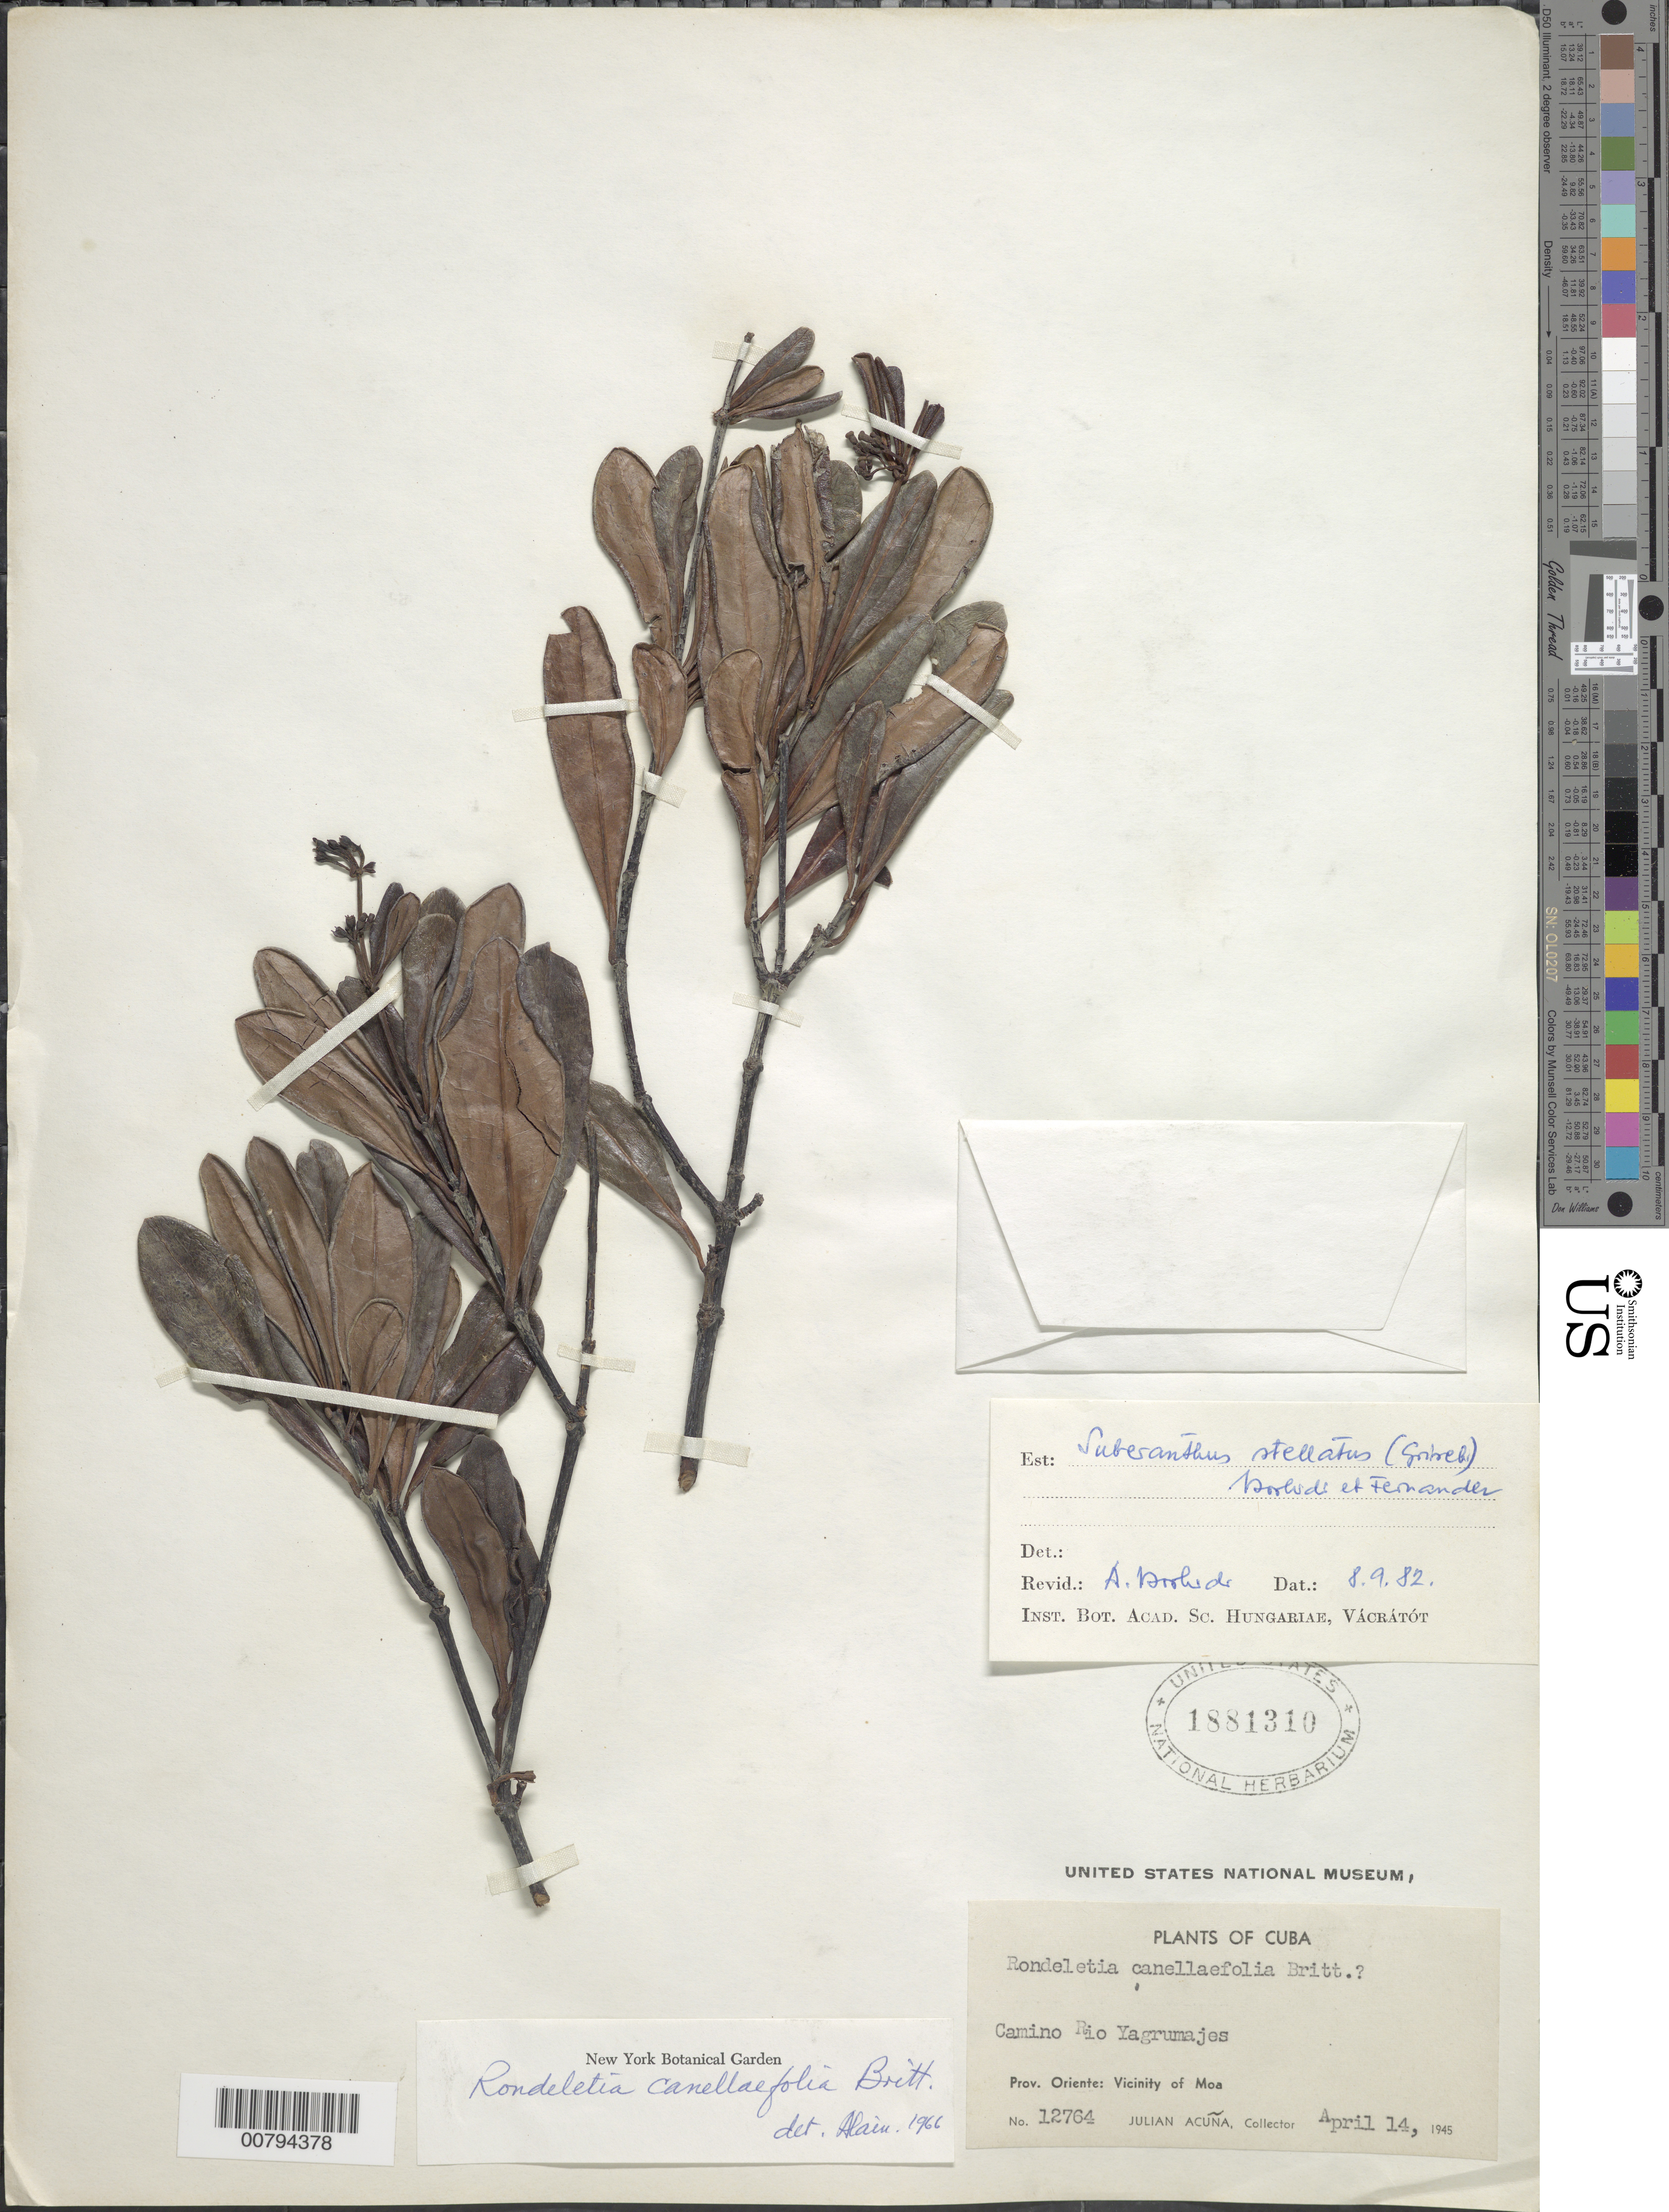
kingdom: Plantae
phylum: Tracheophyta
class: Magnoliopsida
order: Gentianales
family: Rubiaceae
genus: Suberanthus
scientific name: Suberanthus stellatus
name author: (Griseb.) Borhidi & Fernández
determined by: Borhidi, Attila L.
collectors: J. Acuña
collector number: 12764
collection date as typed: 14 Apr 1945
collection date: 1945-04-14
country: Cuba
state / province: Holguin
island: Cuba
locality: Camino Rio Yagrumajes Vicinity of Moa [Oriente]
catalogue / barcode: US 1881310